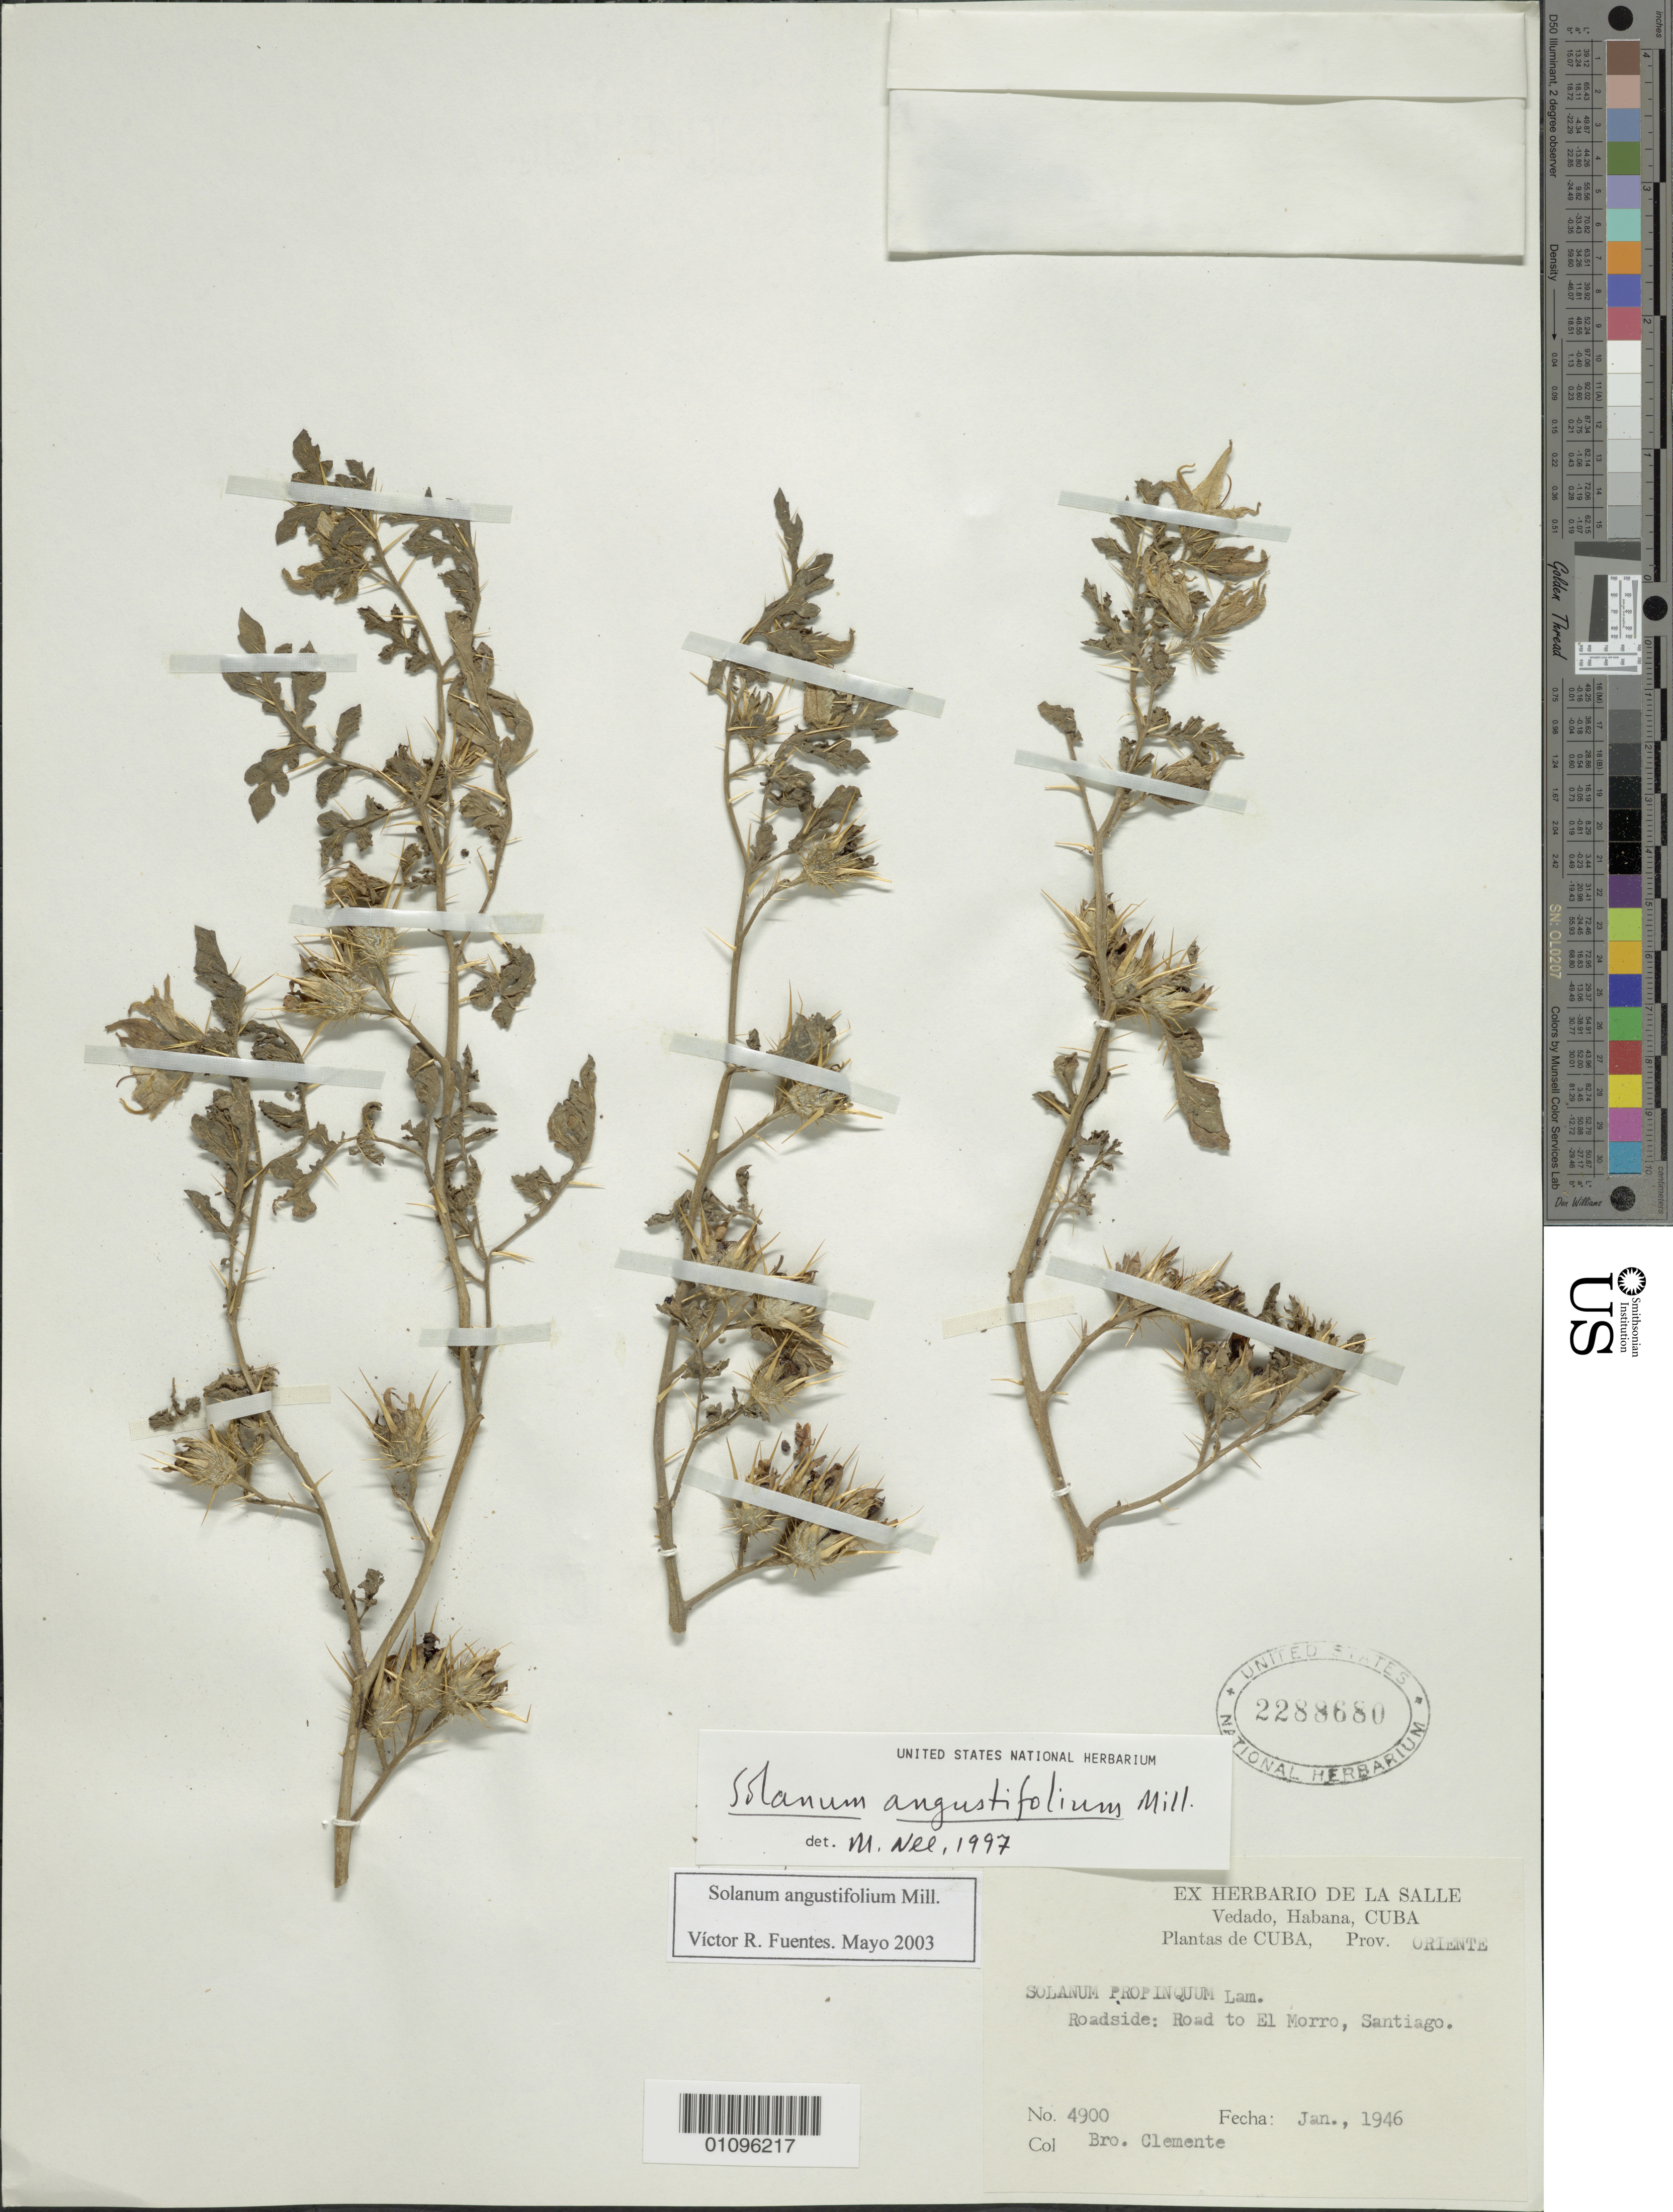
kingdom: Plantae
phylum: Tracheophyta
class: Magnoliopsida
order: Solanales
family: Solanaceae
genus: Solanum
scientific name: Solanum angustifolium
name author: Mill.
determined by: Fuentes, V. R.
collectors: Bro. Clemente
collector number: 4900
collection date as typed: Jan 1946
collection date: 1946-01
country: Cuba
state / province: Santiago de Cuba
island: Cuba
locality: Santiago, road to El Morro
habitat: Roadside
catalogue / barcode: US 2288680